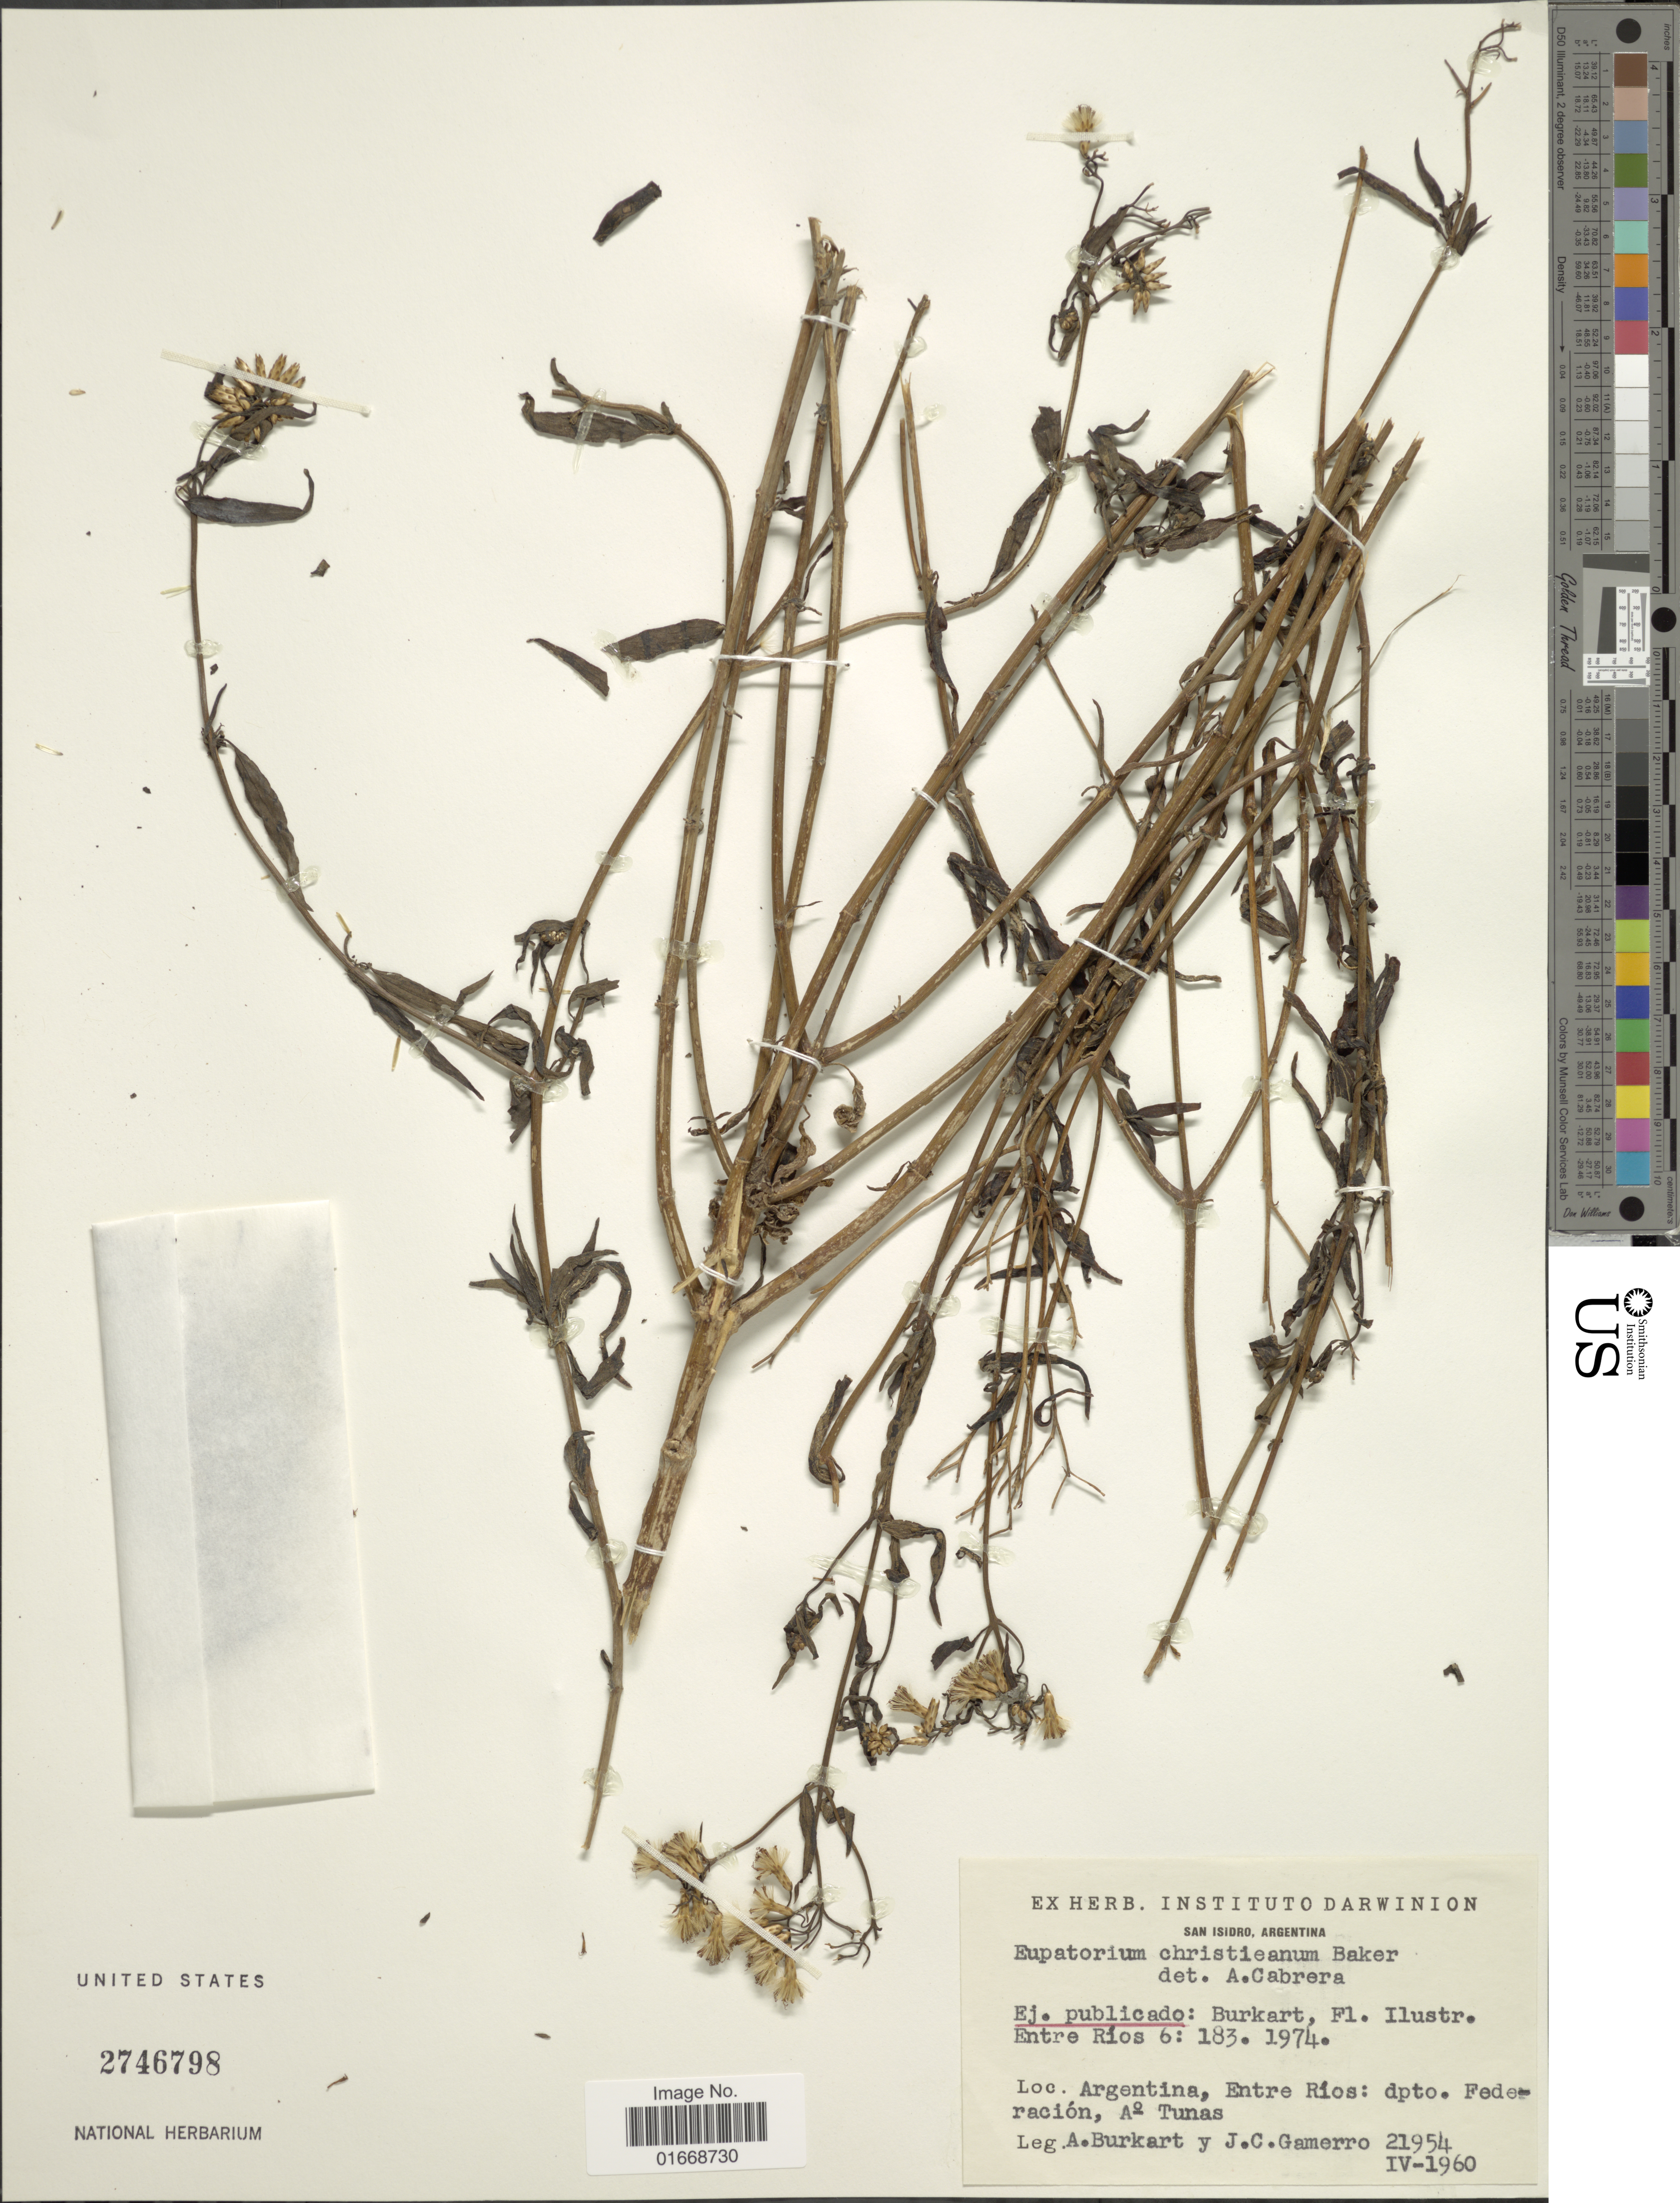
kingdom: Plantae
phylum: Tracheophyta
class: Magnoliopsida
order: Asterales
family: Asteraceae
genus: Chromolaena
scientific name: Chromolaena christieana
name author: (Baker) R.M. King & H. Rob.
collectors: A. E. Burkart & J. Gamerro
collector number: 21954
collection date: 1960-04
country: Argentina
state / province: Entre Rios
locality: Argentina, Entre Rios: dpto. Federacion, A Tunas. Entre Rios 6: 183.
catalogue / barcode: US 2746798